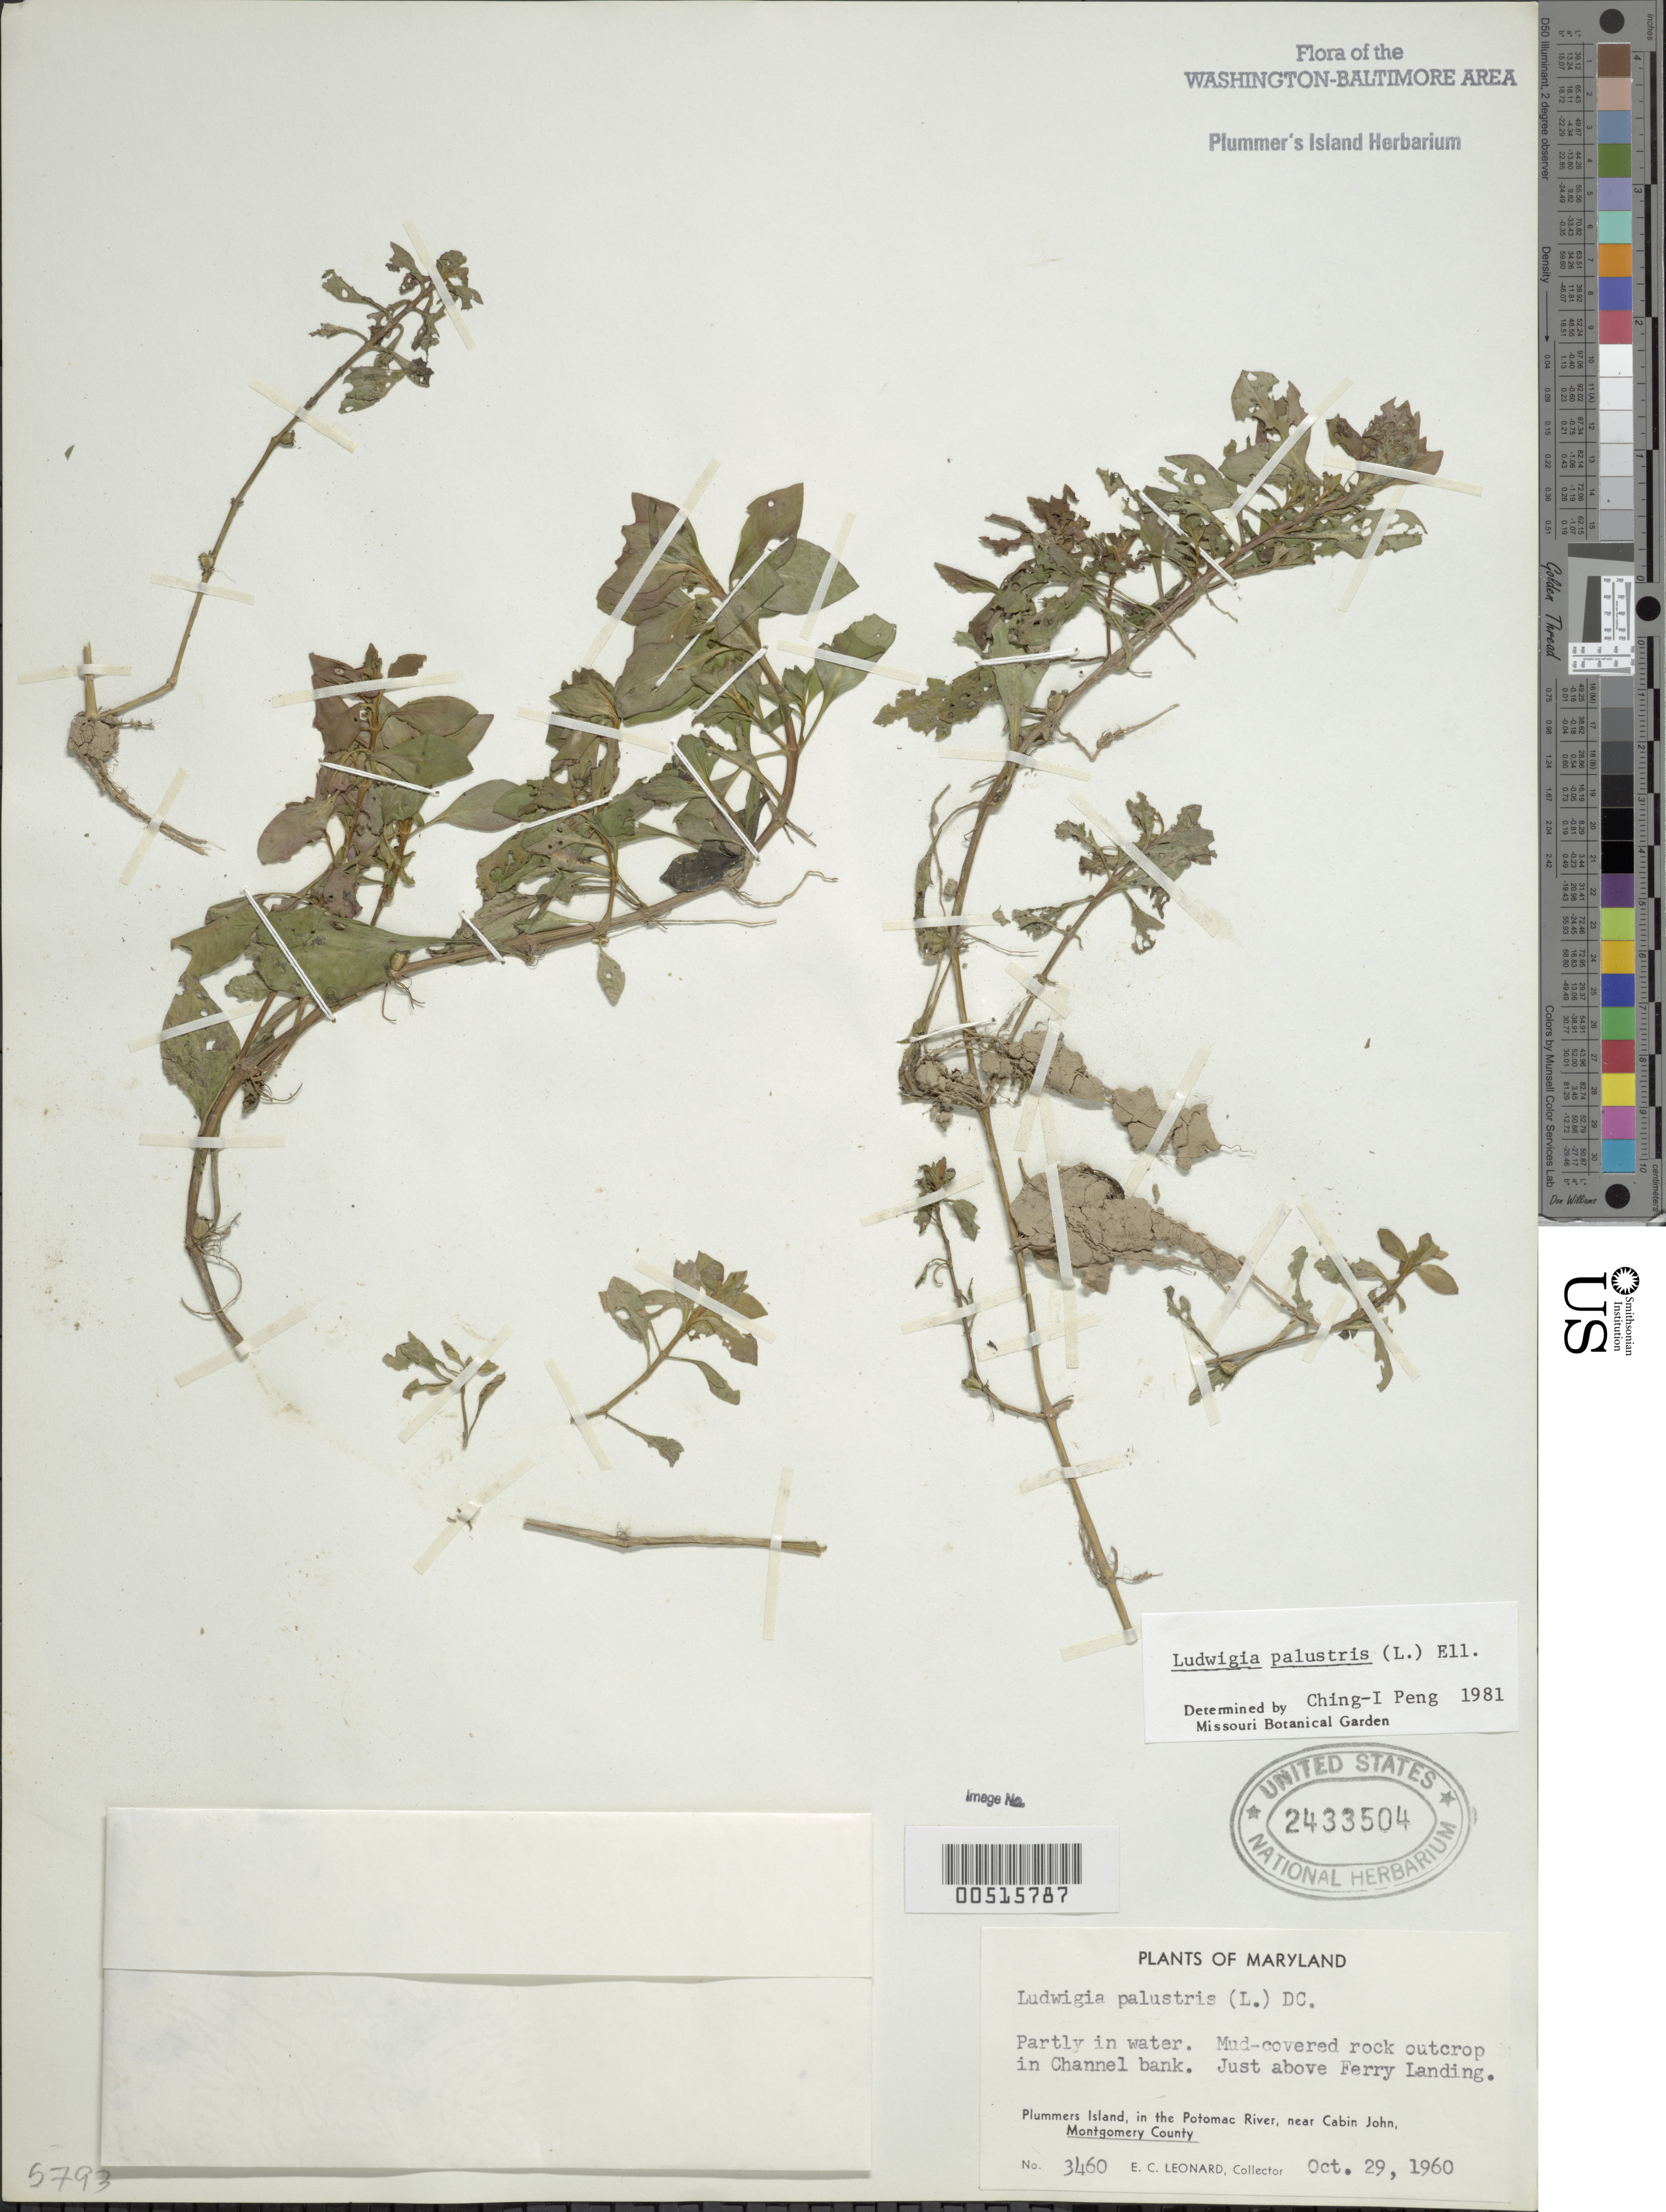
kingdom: Plantae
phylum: Tracheophyta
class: Magnoliopsida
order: Myrtales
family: Onagraceae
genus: Ludwigia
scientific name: Ludwigia palustris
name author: (L.) Elliott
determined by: Peng, C. I.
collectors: E. C. Leonard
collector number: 3460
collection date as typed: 29 Oct 1960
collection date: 1960-10-29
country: United States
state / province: Maryland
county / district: Montgomery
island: Plummers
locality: Plummer Island, near Cabin John, in Potomac River Plummers Island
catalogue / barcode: US 2433504